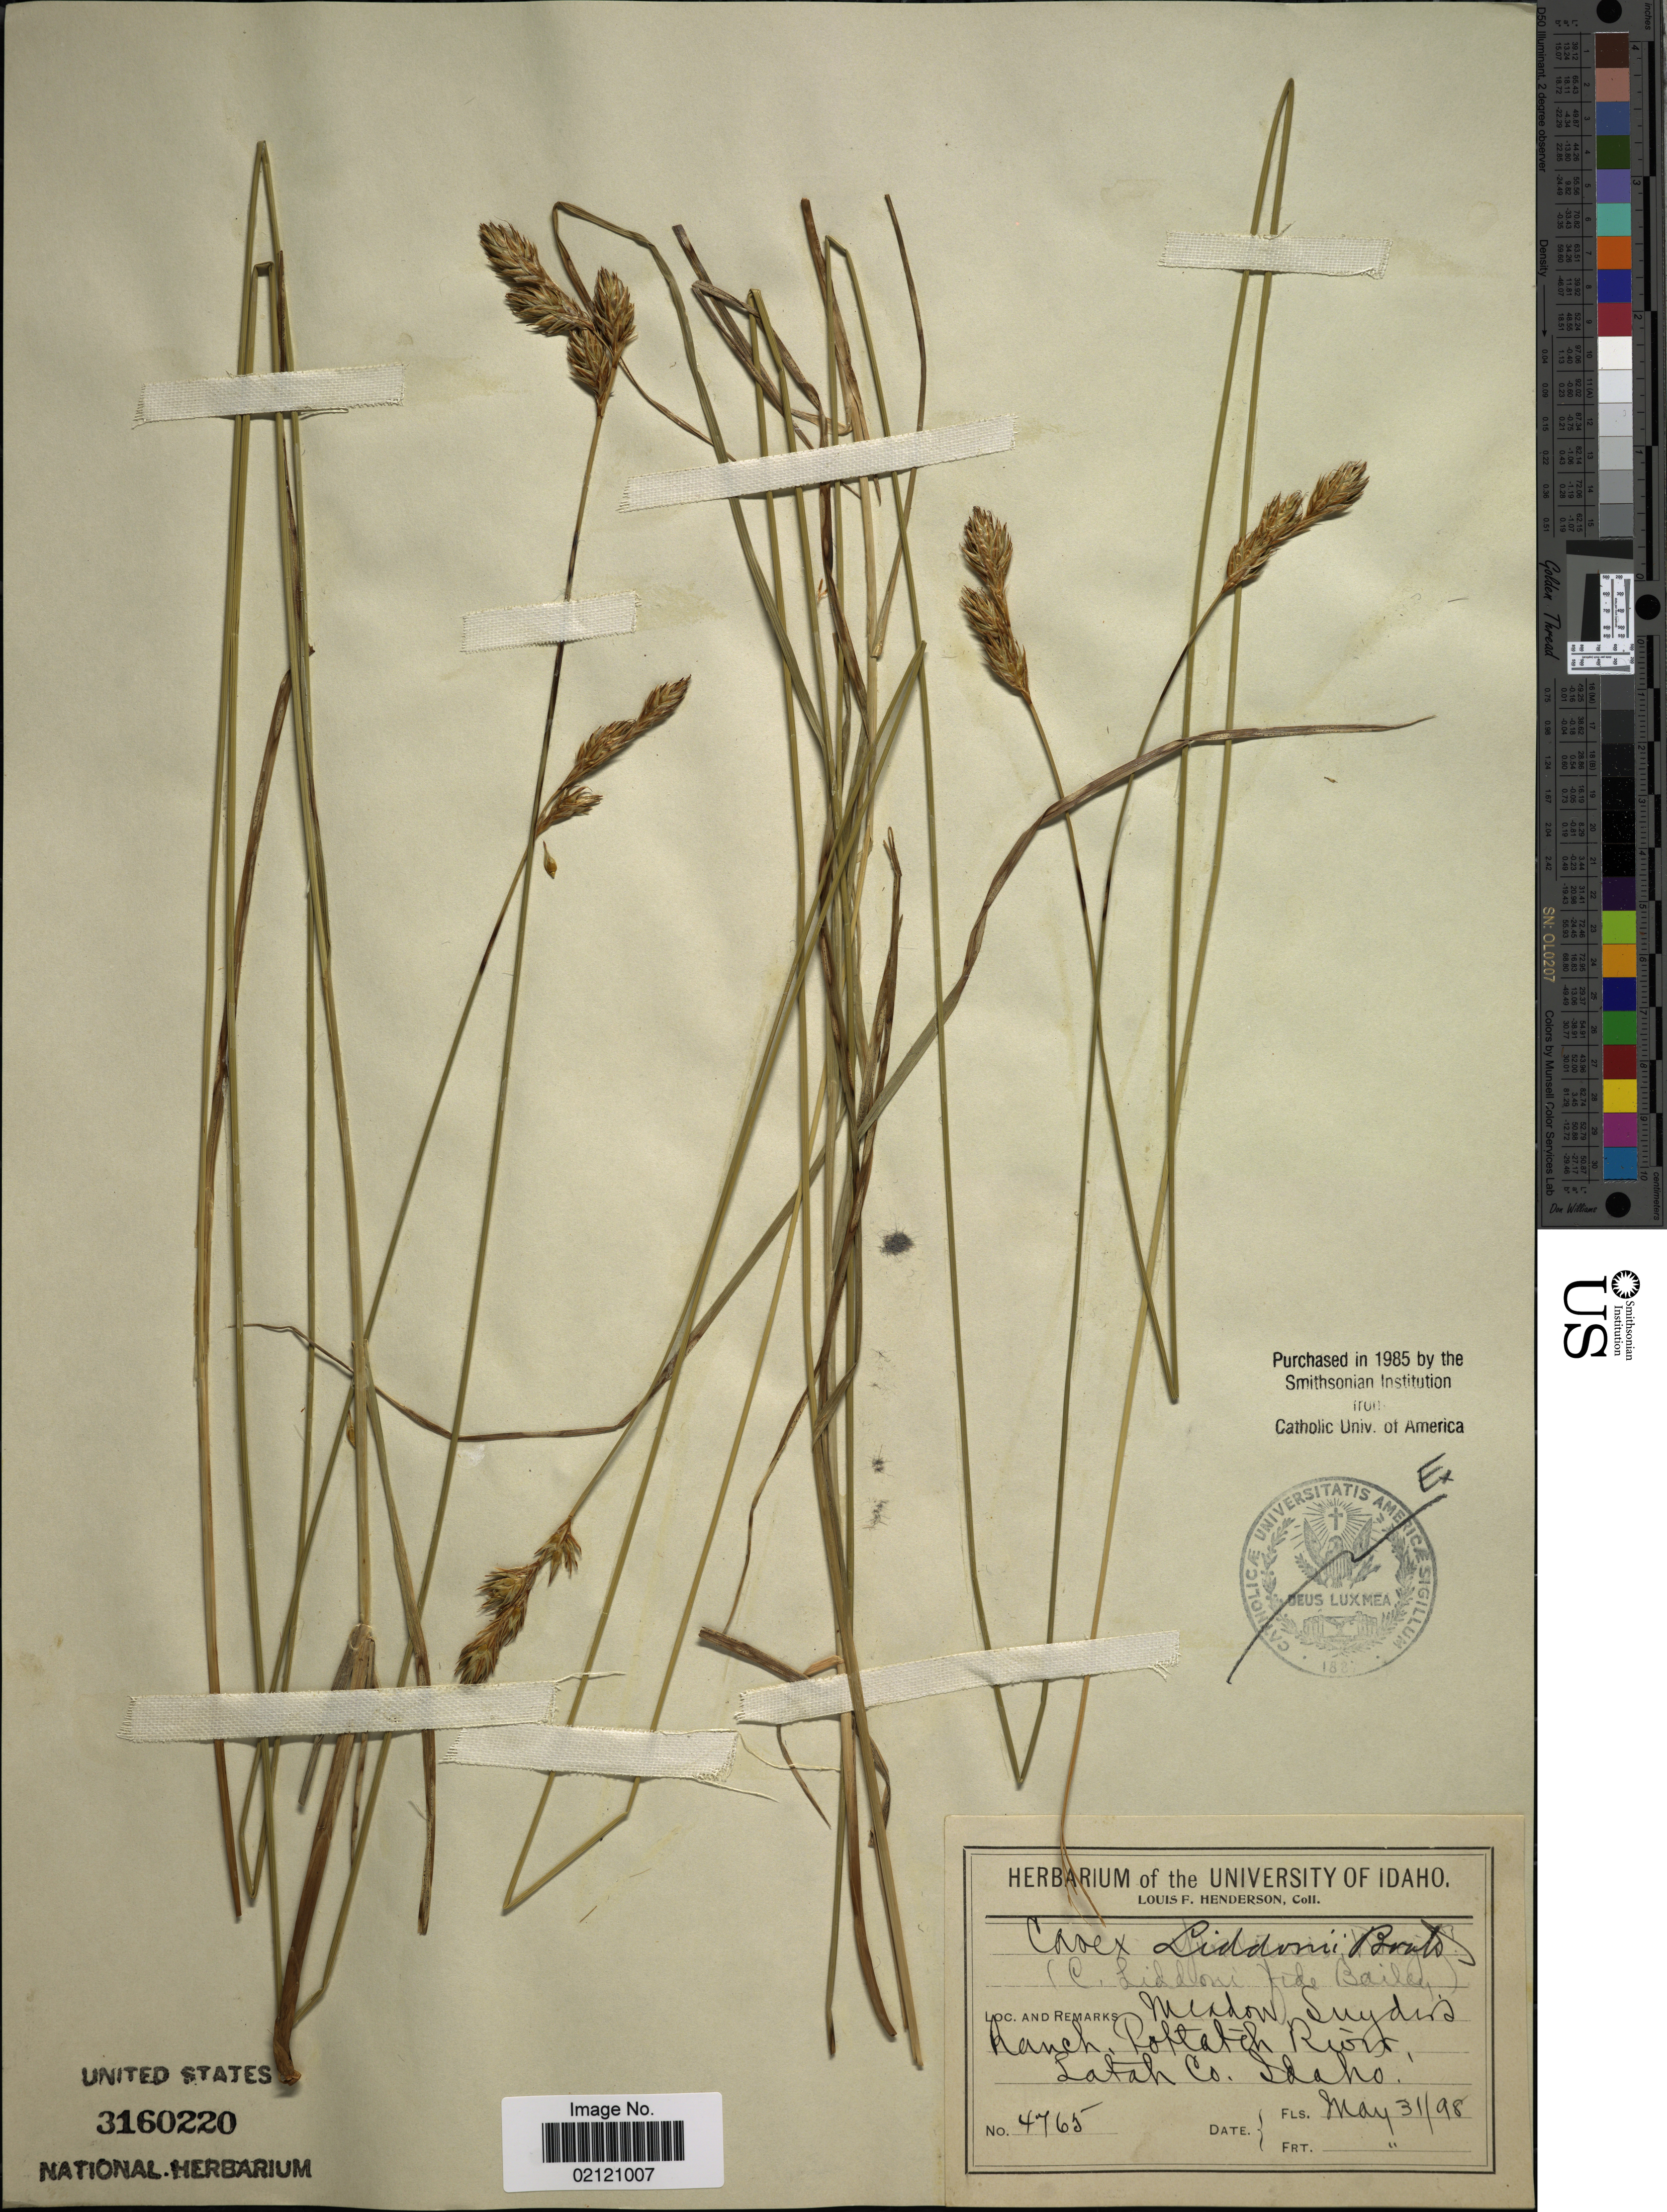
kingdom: Plantae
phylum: Tracheophyta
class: Liliopsida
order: Poales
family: Cyperaceae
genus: Carex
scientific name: Carex petasata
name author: Dewey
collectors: L. Henderson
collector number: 4765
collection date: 1898-05-31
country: United States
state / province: Idaho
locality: Meadow Snyders Ranch, Potlatch River, Latah Co.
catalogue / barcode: US 3160220